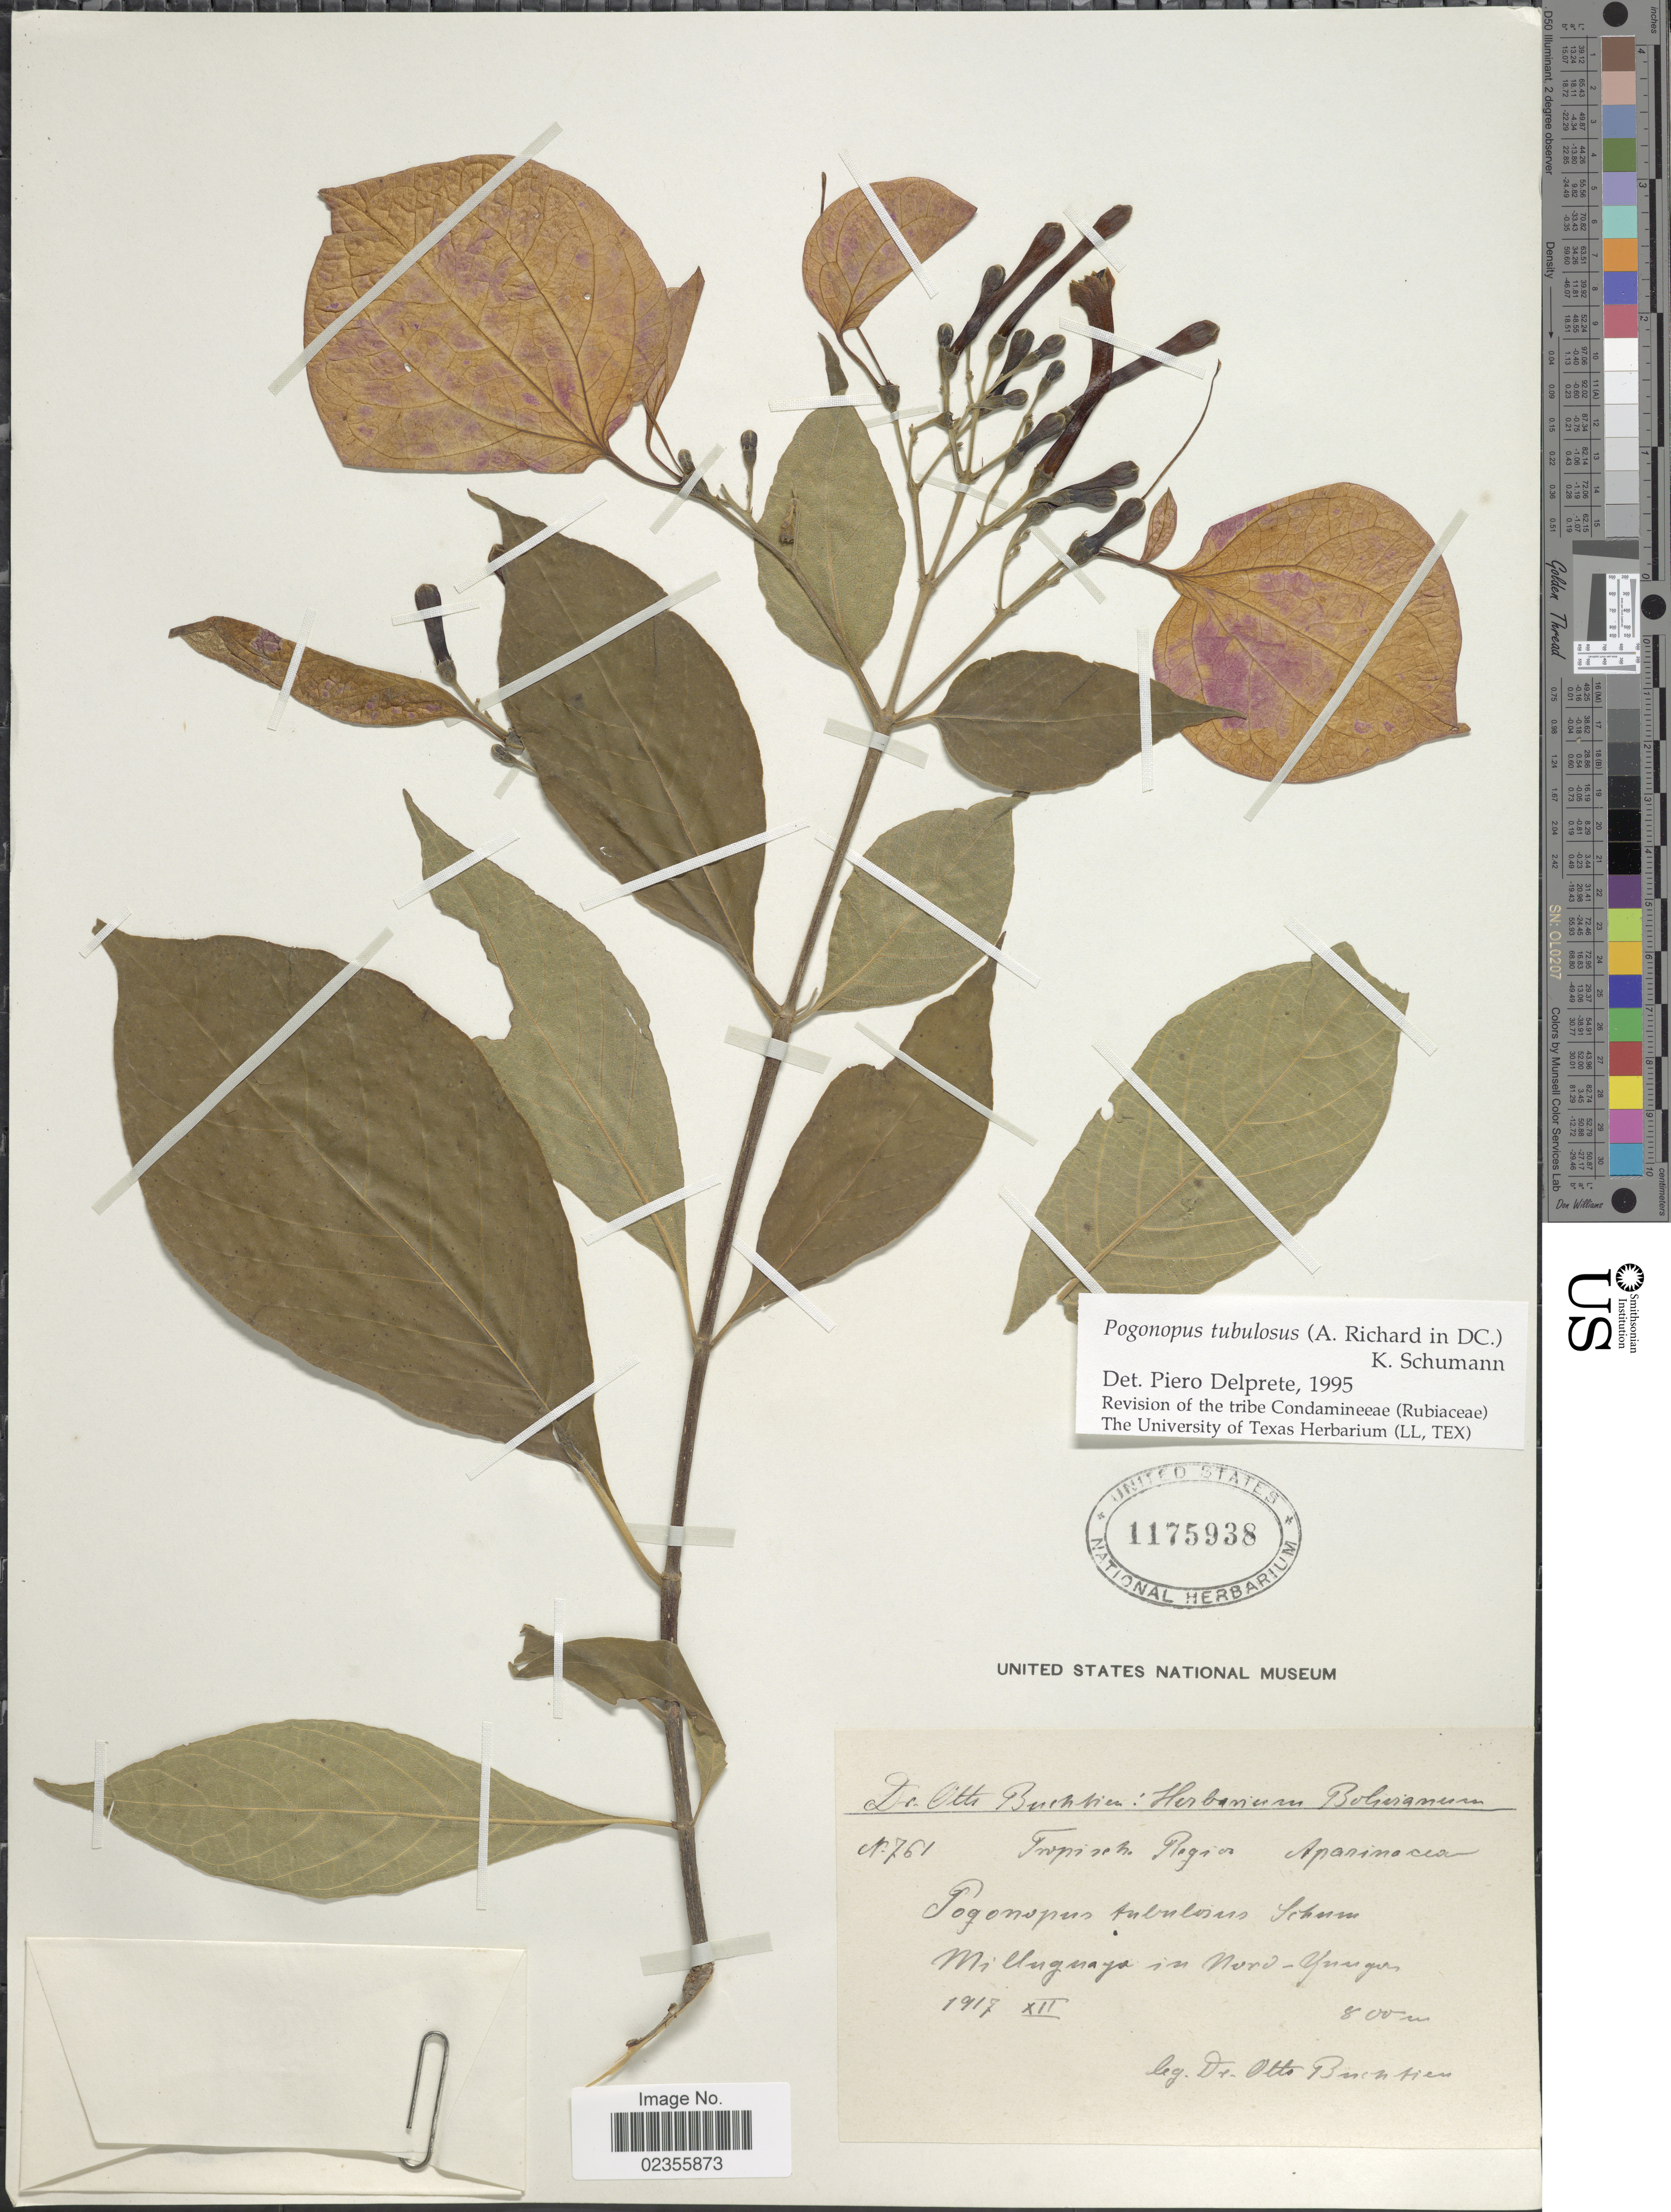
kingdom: Plantae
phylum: Tracheophyta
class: Magnoliopsida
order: Gentianales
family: Rubiaceae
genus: Pogonopus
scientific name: Pogonopus tubulosus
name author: (A. Rich. in DC.) K. Schum.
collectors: O. Buchtien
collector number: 761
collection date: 1917-12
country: Bolivia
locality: Tropical Region. Milluguaya in Nord-Yungas.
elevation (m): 800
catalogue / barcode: US 1175938